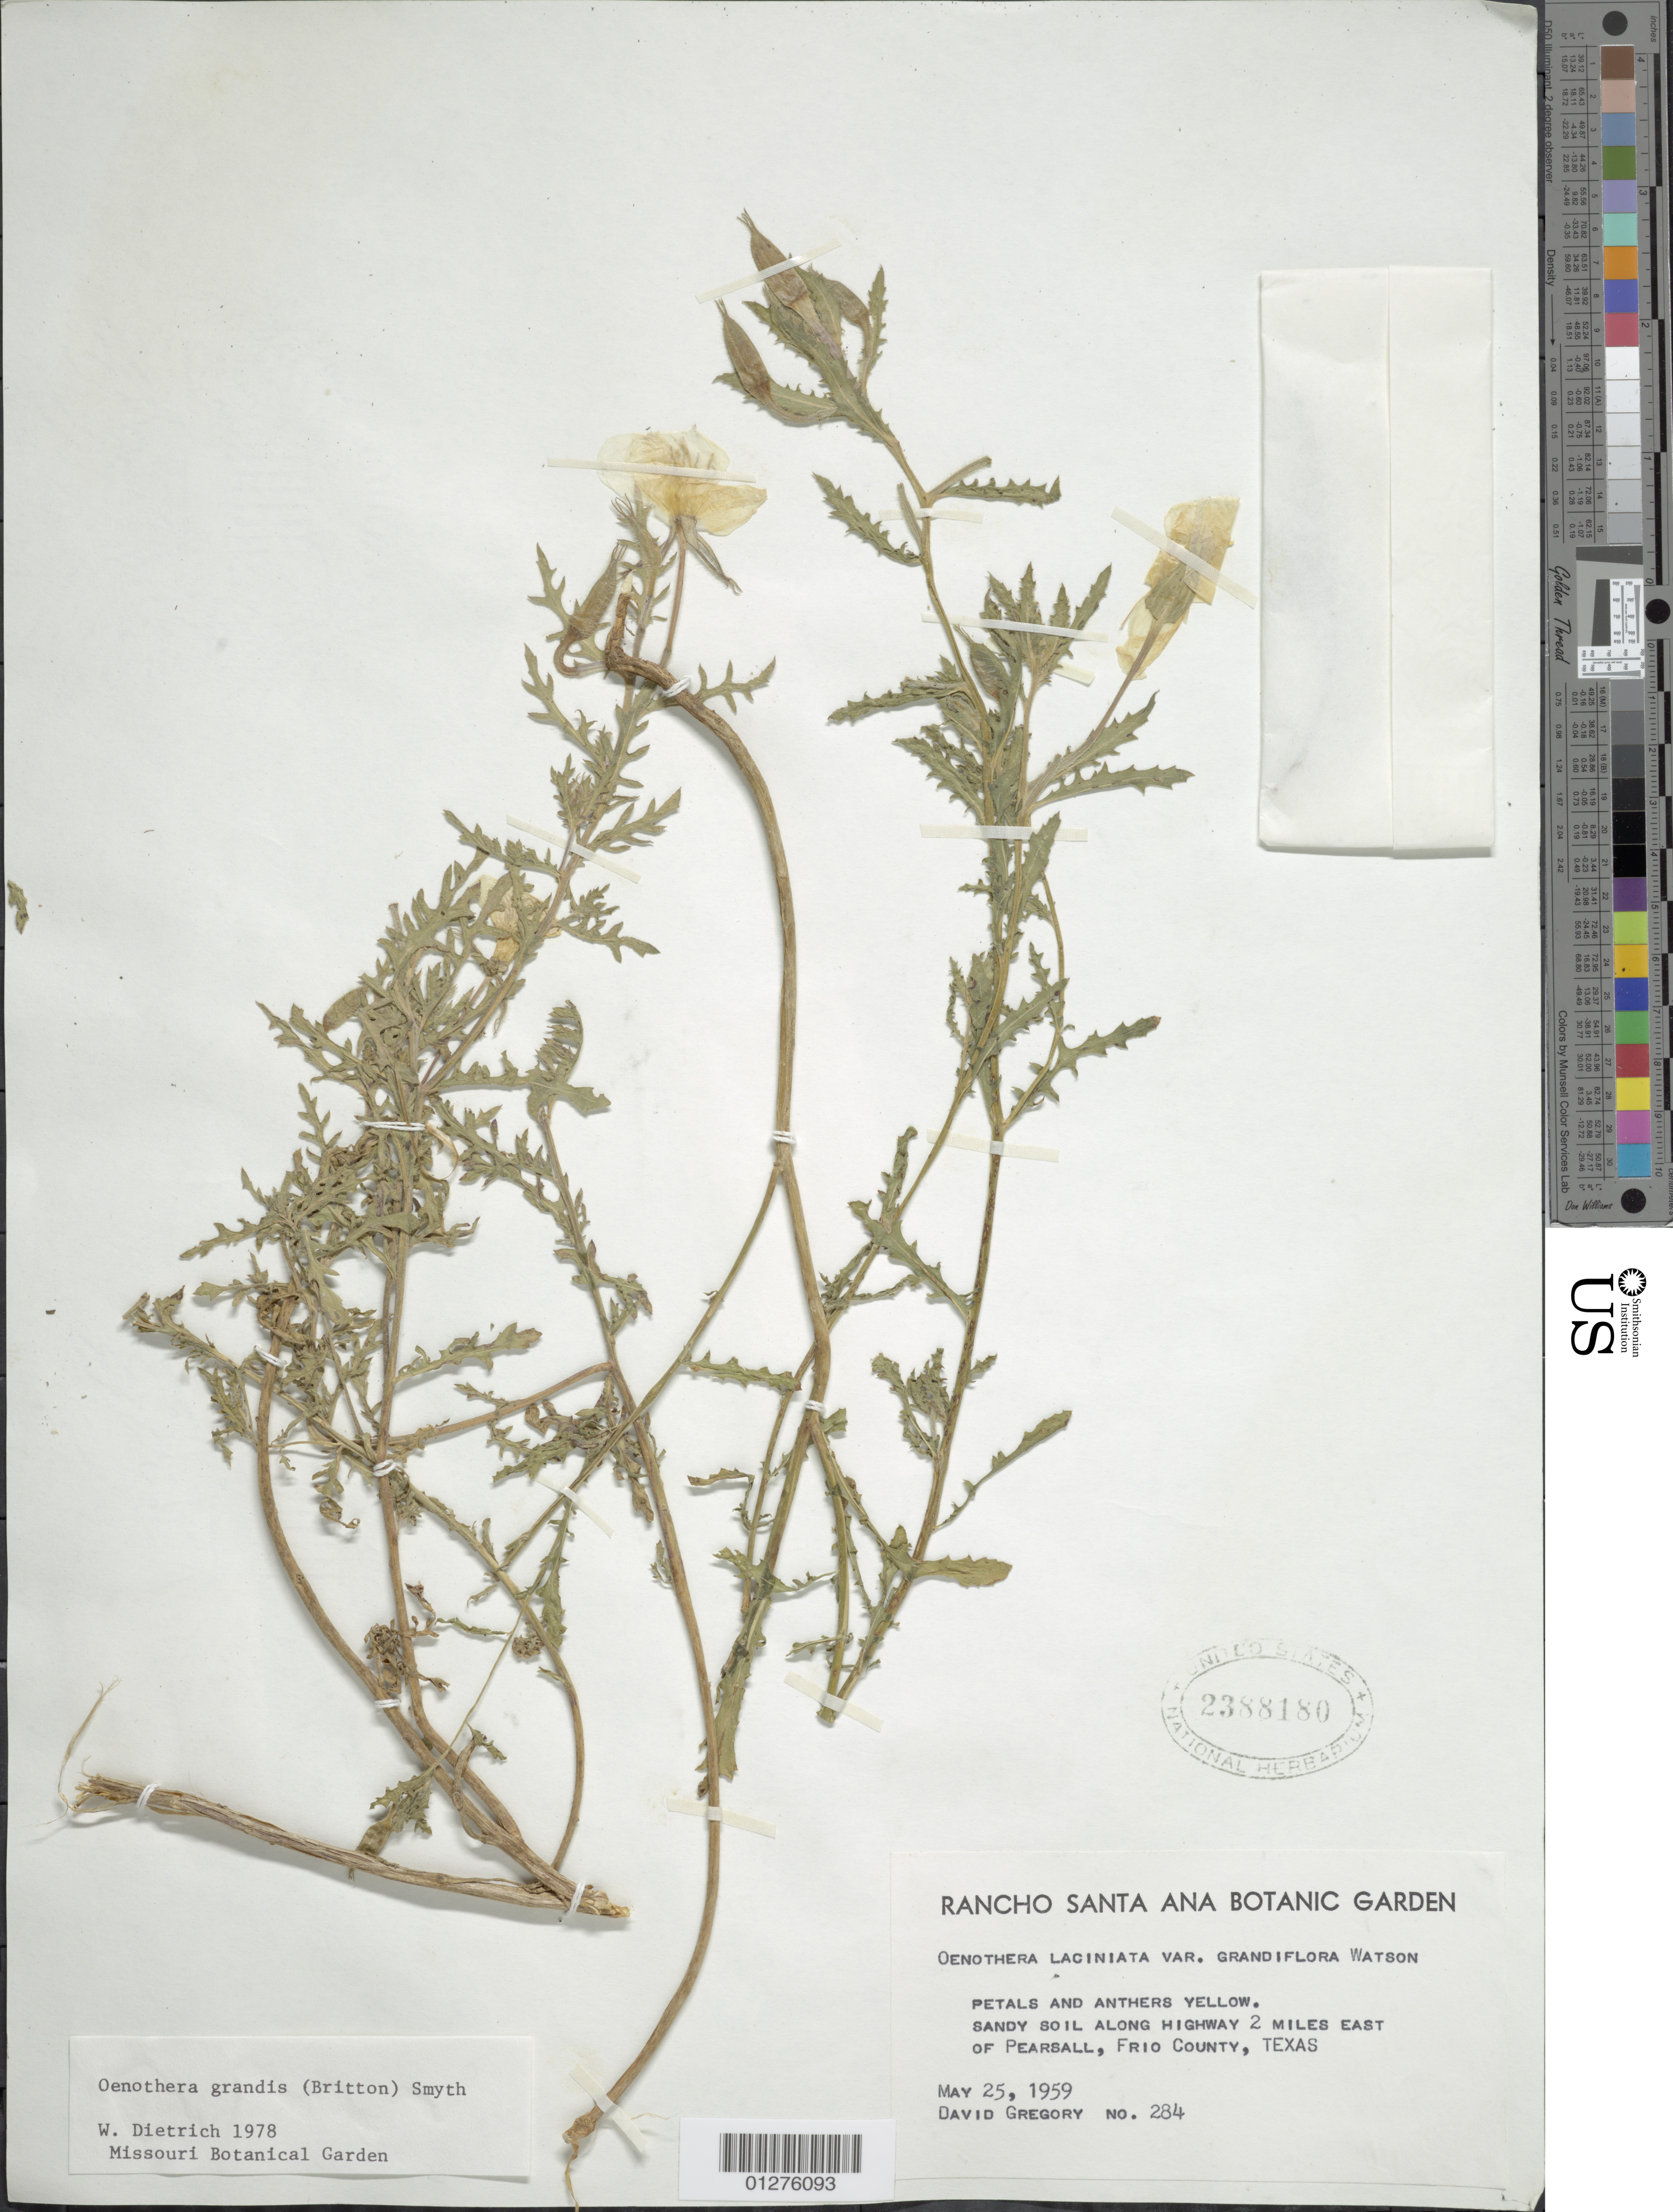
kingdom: Plantae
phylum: Tracheophyta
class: Magnoliopsida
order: Myrtales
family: Onagraceae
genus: Oenothera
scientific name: Oenothera grandis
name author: (Britton) Smyth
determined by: Dietrich, W.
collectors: D. Gregory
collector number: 284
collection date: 1959-05-25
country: United States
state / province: Texas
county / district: Frio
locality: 2 miles east of Pearsall.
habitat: Sandy soil along highway.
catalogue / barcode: US 2388180